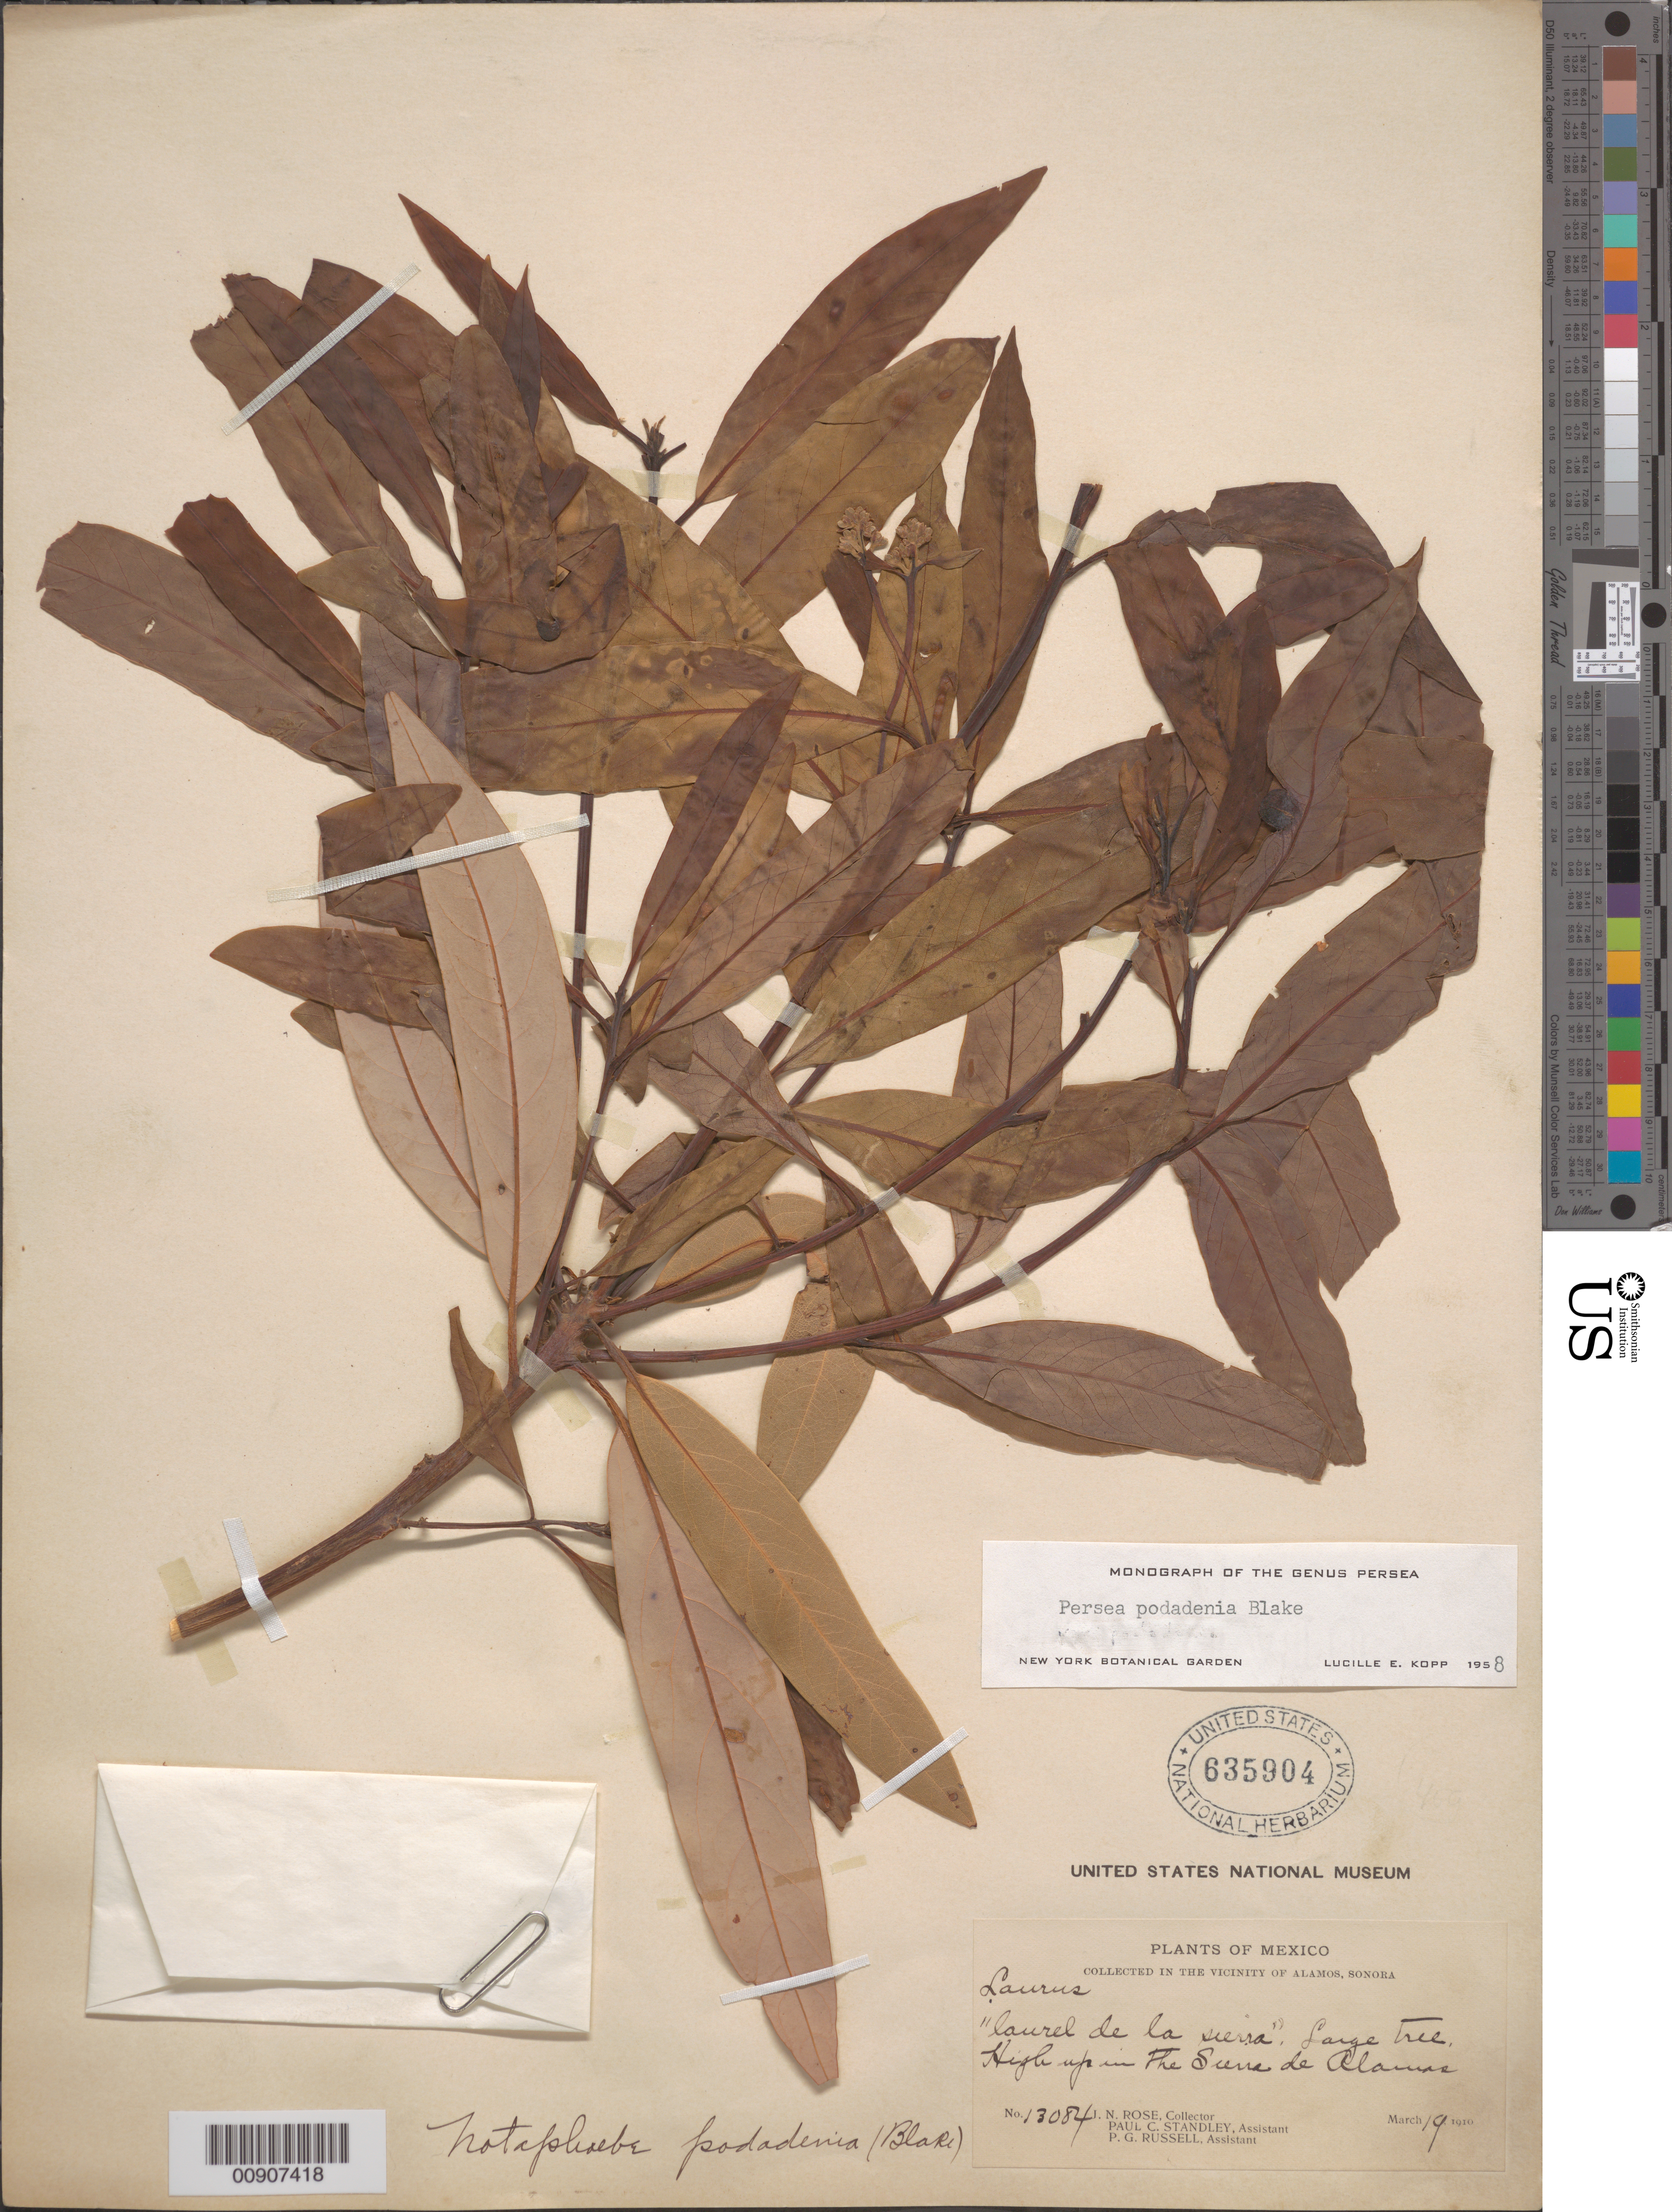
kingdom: Plantae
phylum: Tracheophyta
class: Magnoliopsida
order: Laurales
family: Lauraceae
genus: Persea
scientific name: Persea podadenia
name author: S.F. Blake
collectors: J. N. Rose, P. C. Standley & P. G. Russell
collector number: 13084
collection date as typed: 19 Mar 1910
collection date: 1910-03-19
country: Mexico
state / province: Sonora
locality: High up in the Sierra de Alamos, vicinity of Alamos, Sonora.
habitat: High up in the Sierra.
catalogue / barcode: US 635904